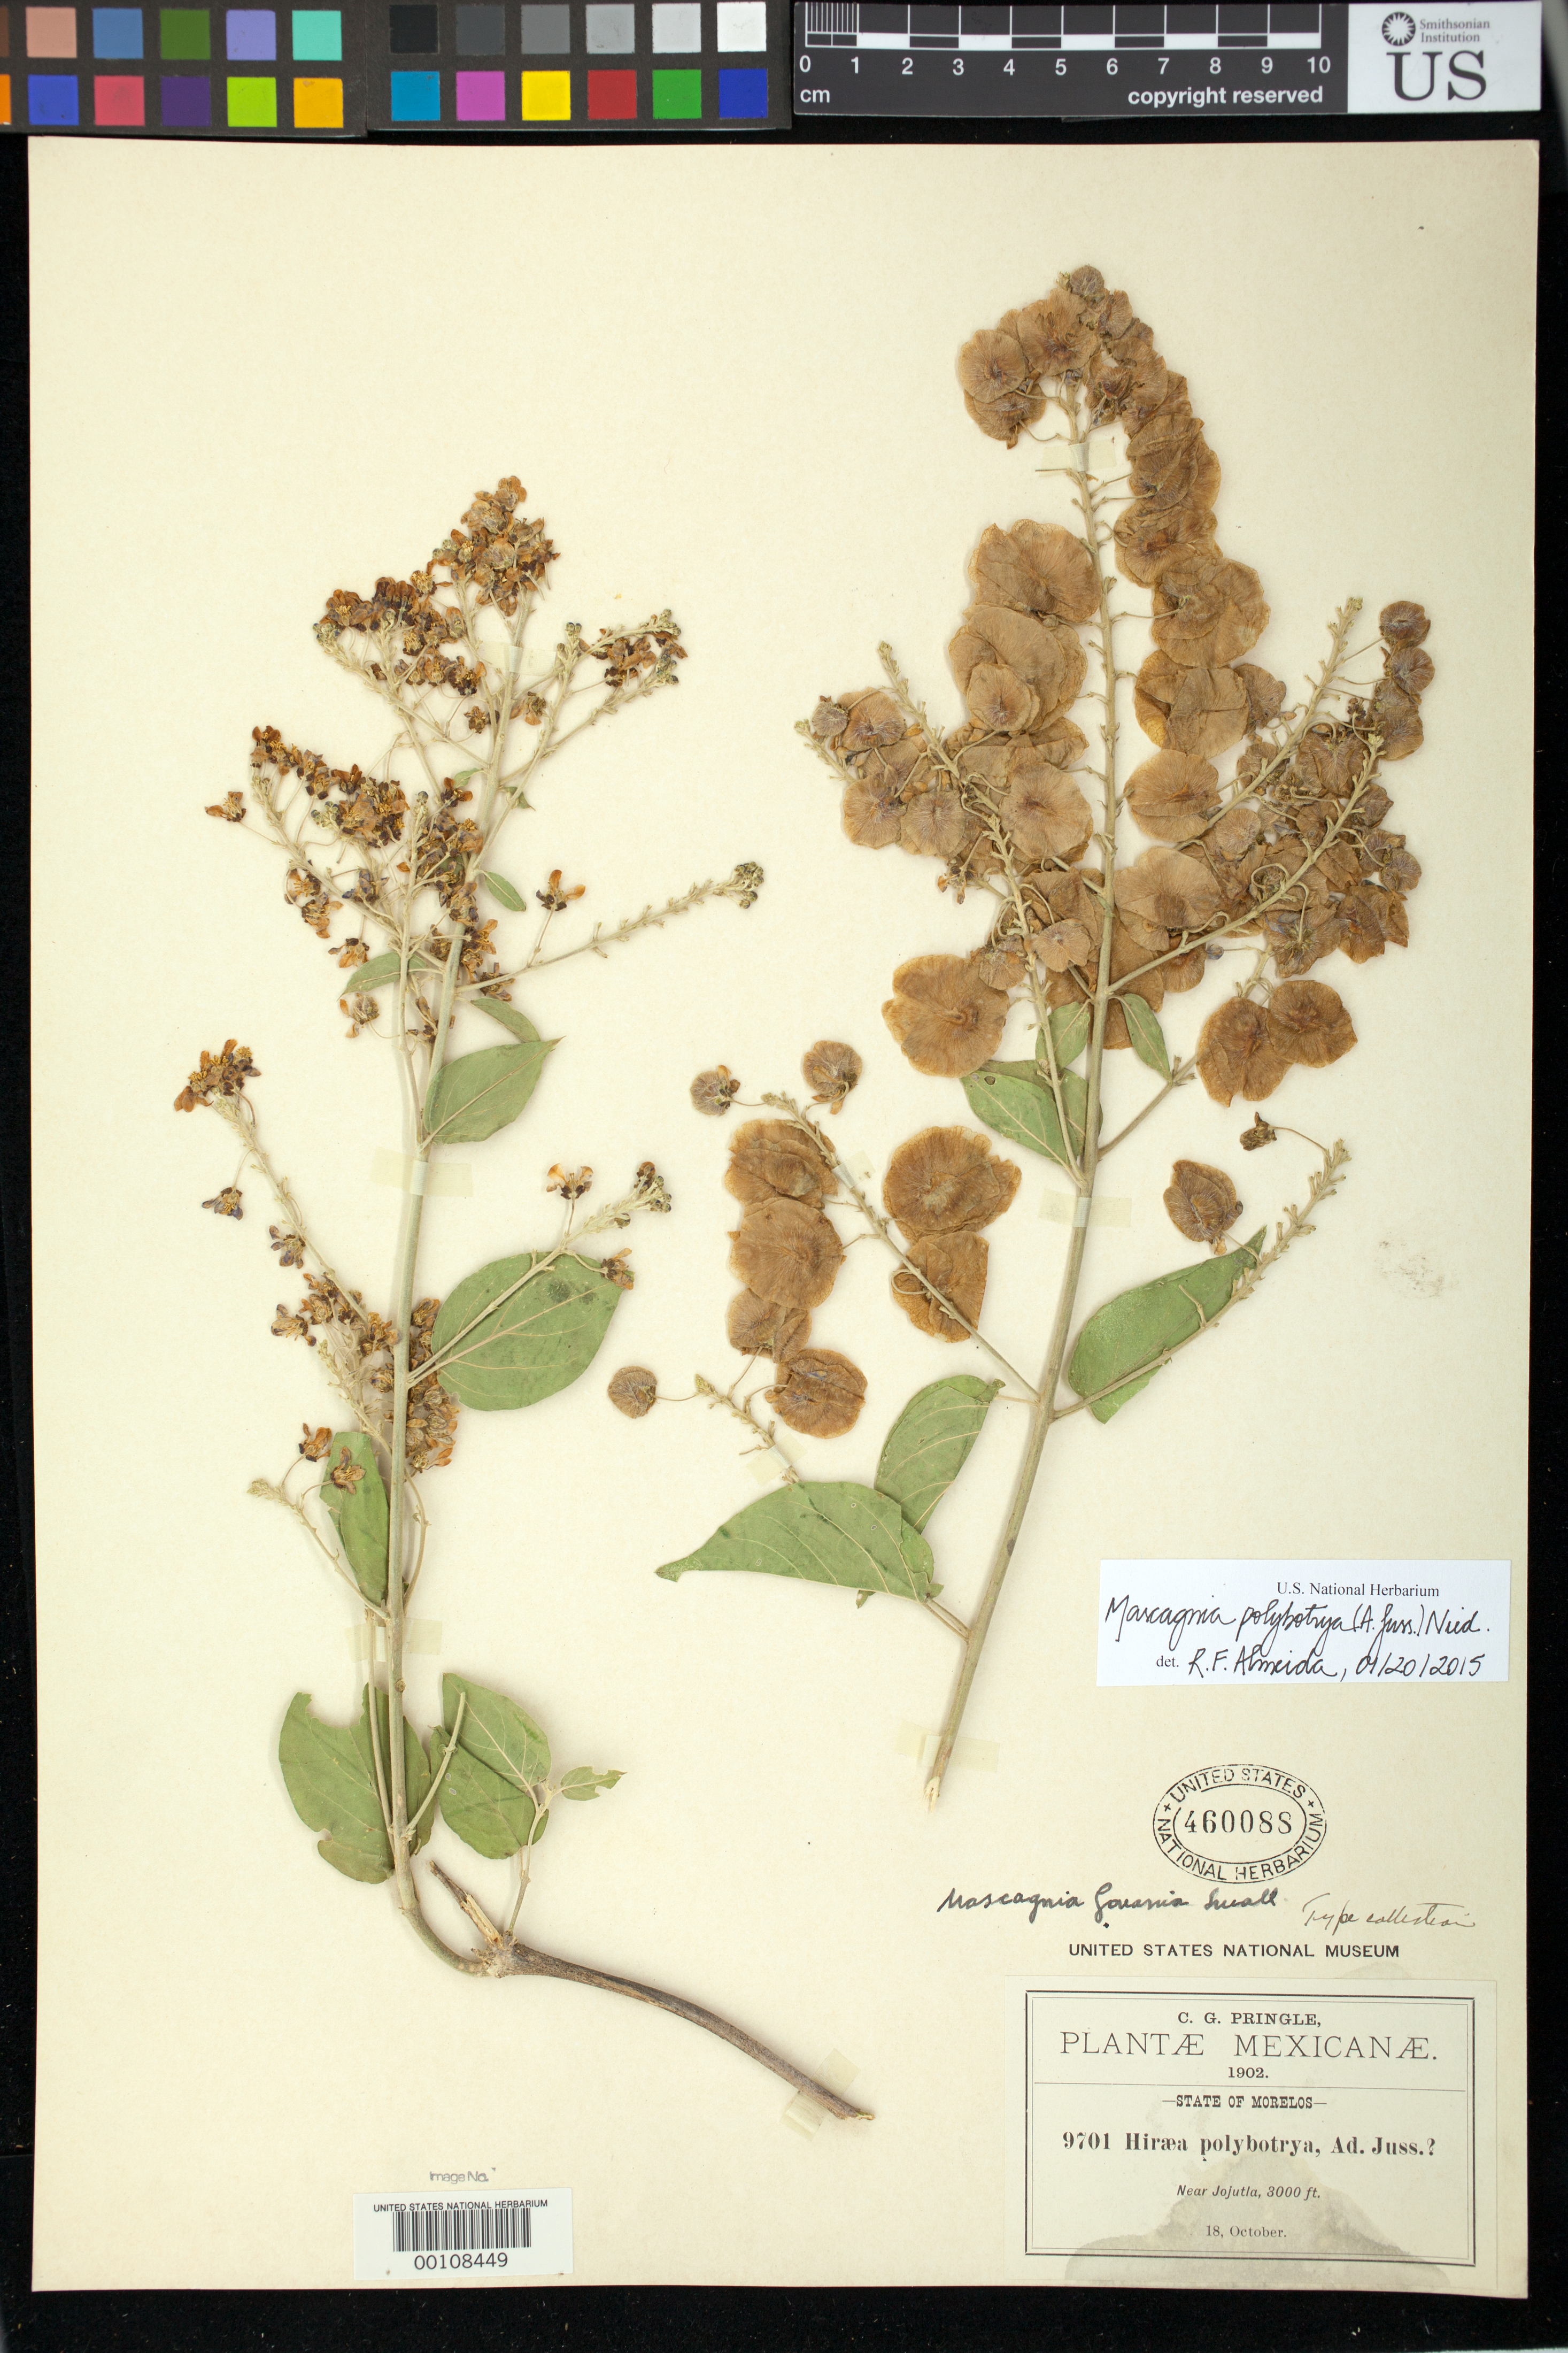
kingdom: Plantae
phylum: Tracheophyta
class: Magnoliopsida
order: Malpighiales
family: Malpighiaceae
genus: Mascagnia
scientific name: Mascagnia gouania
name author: Small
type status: Isotype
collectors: C. G. Pringle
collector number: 9710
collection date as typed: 18 Oct 1902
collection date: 1902-10-18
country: Mexico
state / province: Morelos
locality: Near Jojutla.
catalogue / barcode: US 460088